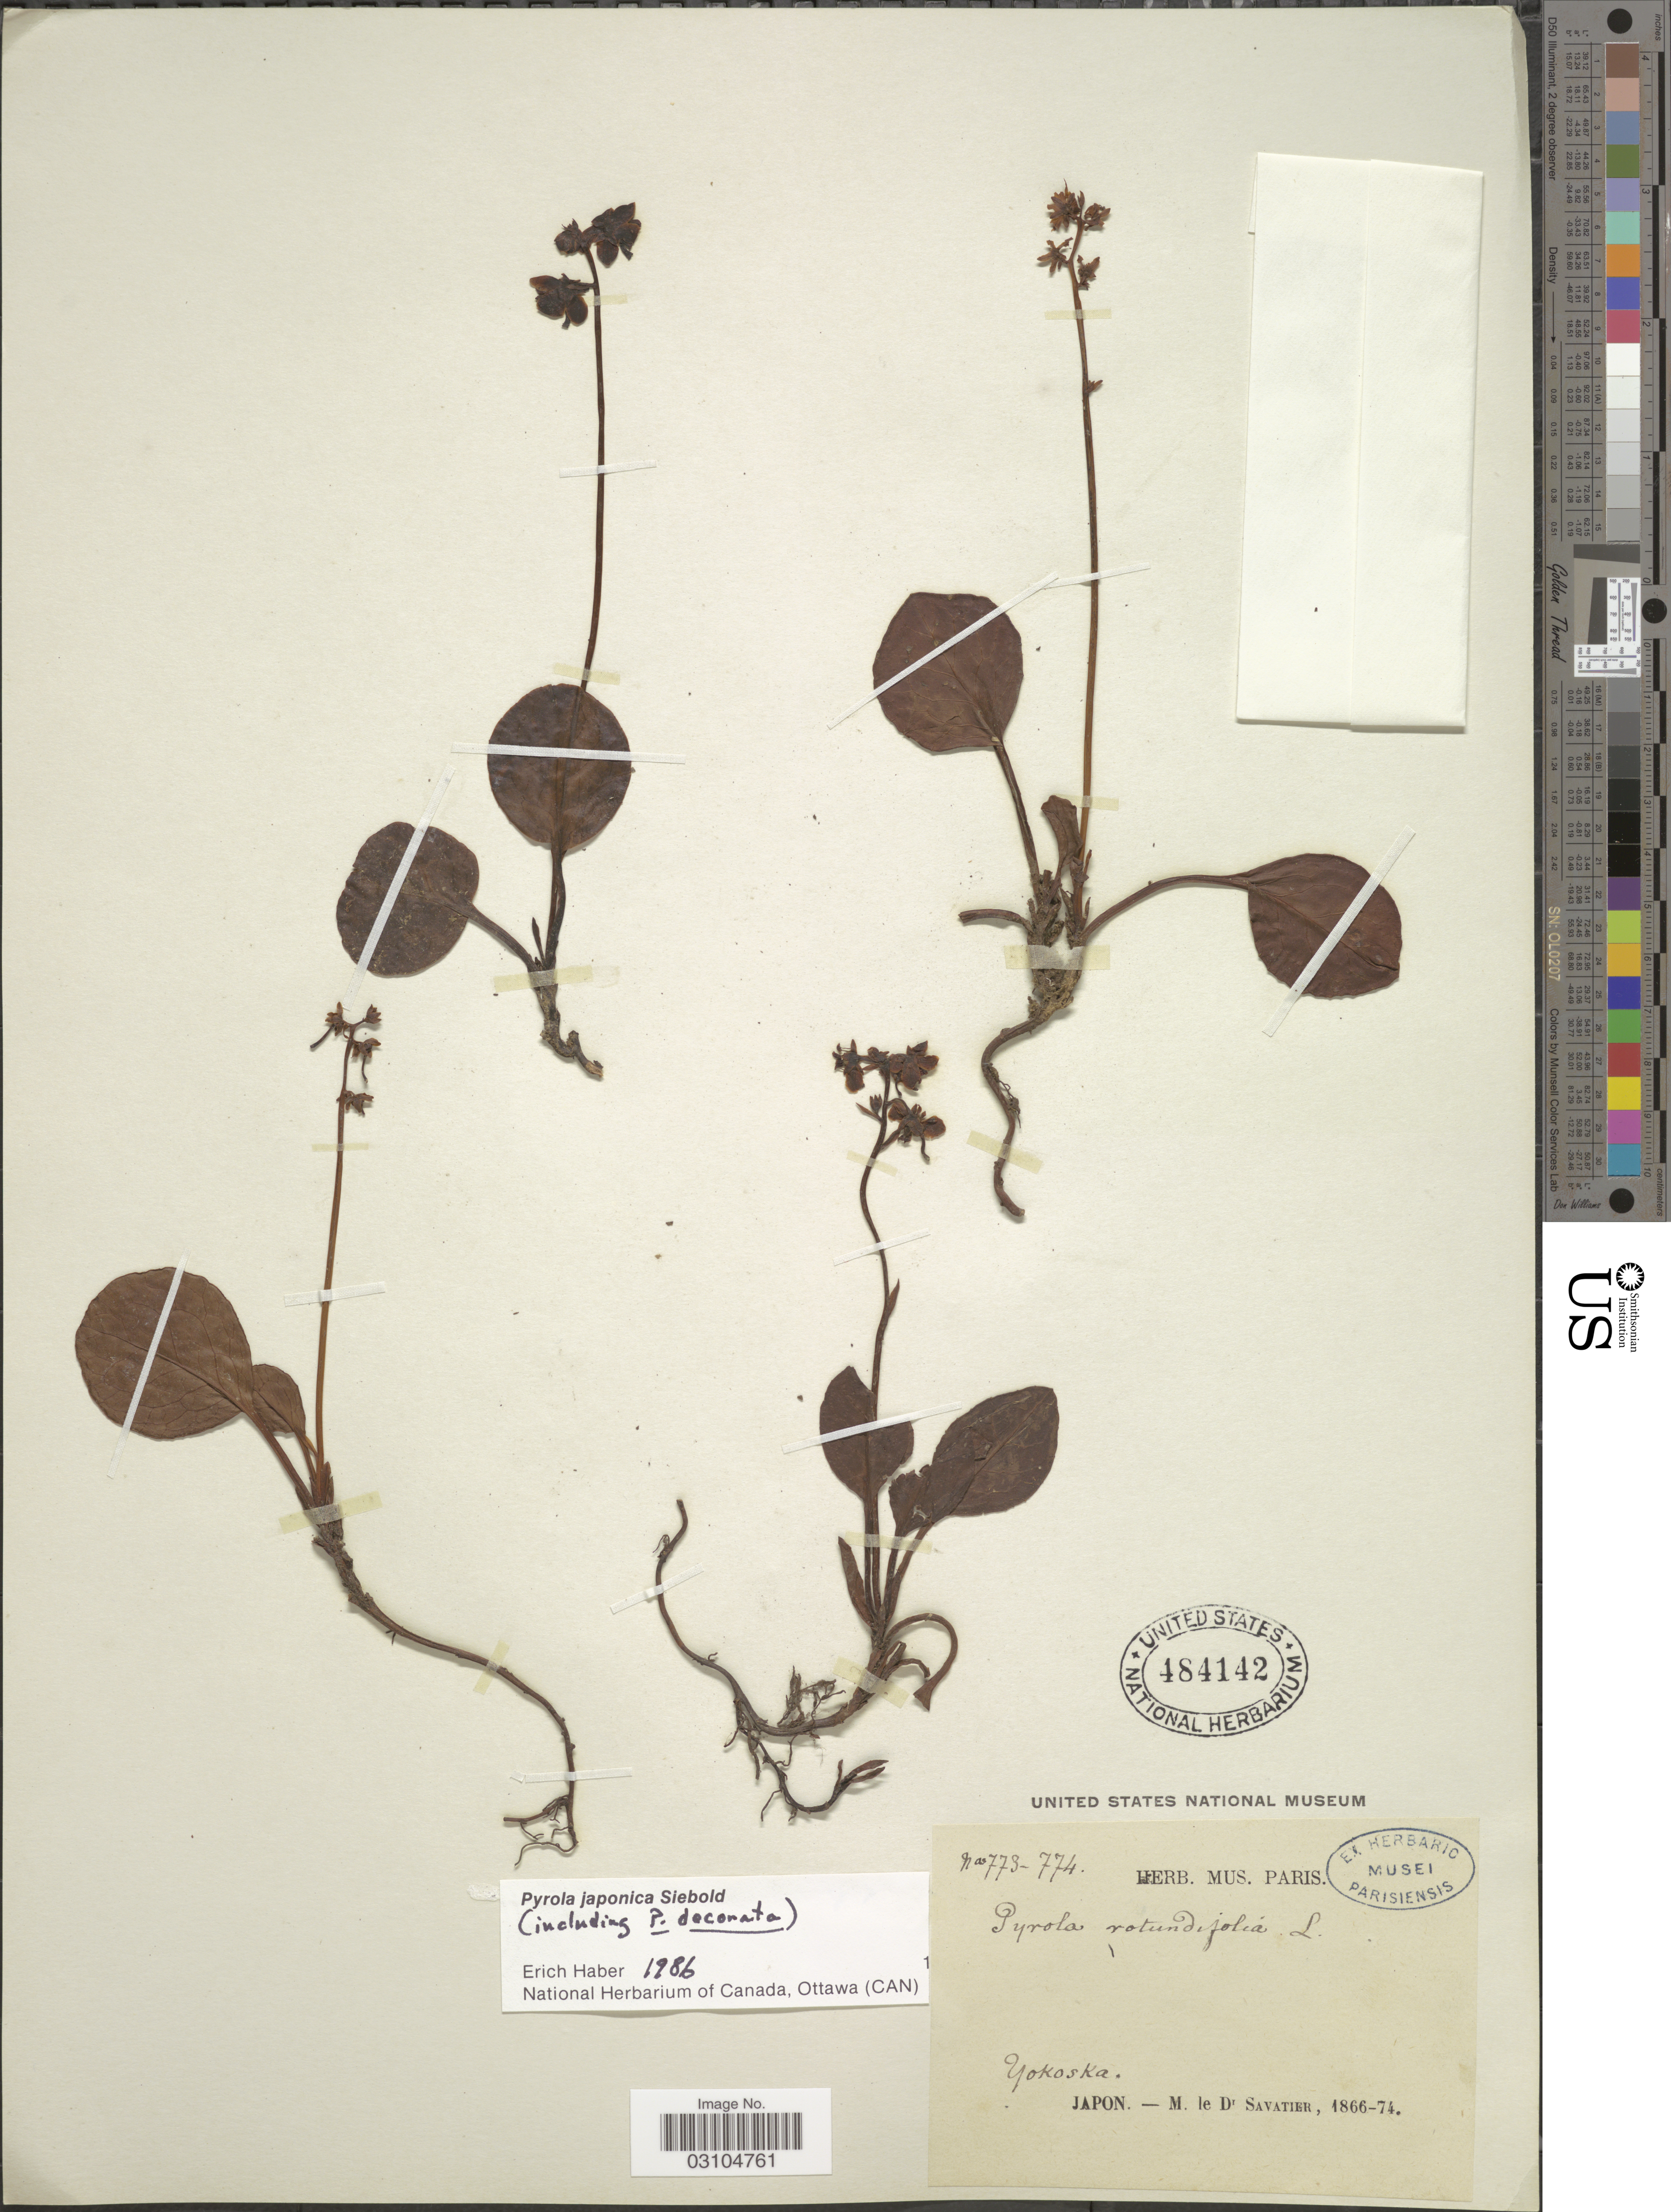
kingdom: Plantae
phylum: Tracheophyta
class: Magnoliopsida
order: Ericales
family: Ericaceae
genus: Pyrola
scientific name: Pyrola japonica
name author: Klenze ex Alef.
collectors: M. Savatier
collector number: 773/774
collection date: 1866/1874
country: Japan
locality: Yokoska. Japon.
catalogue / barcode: US 484142